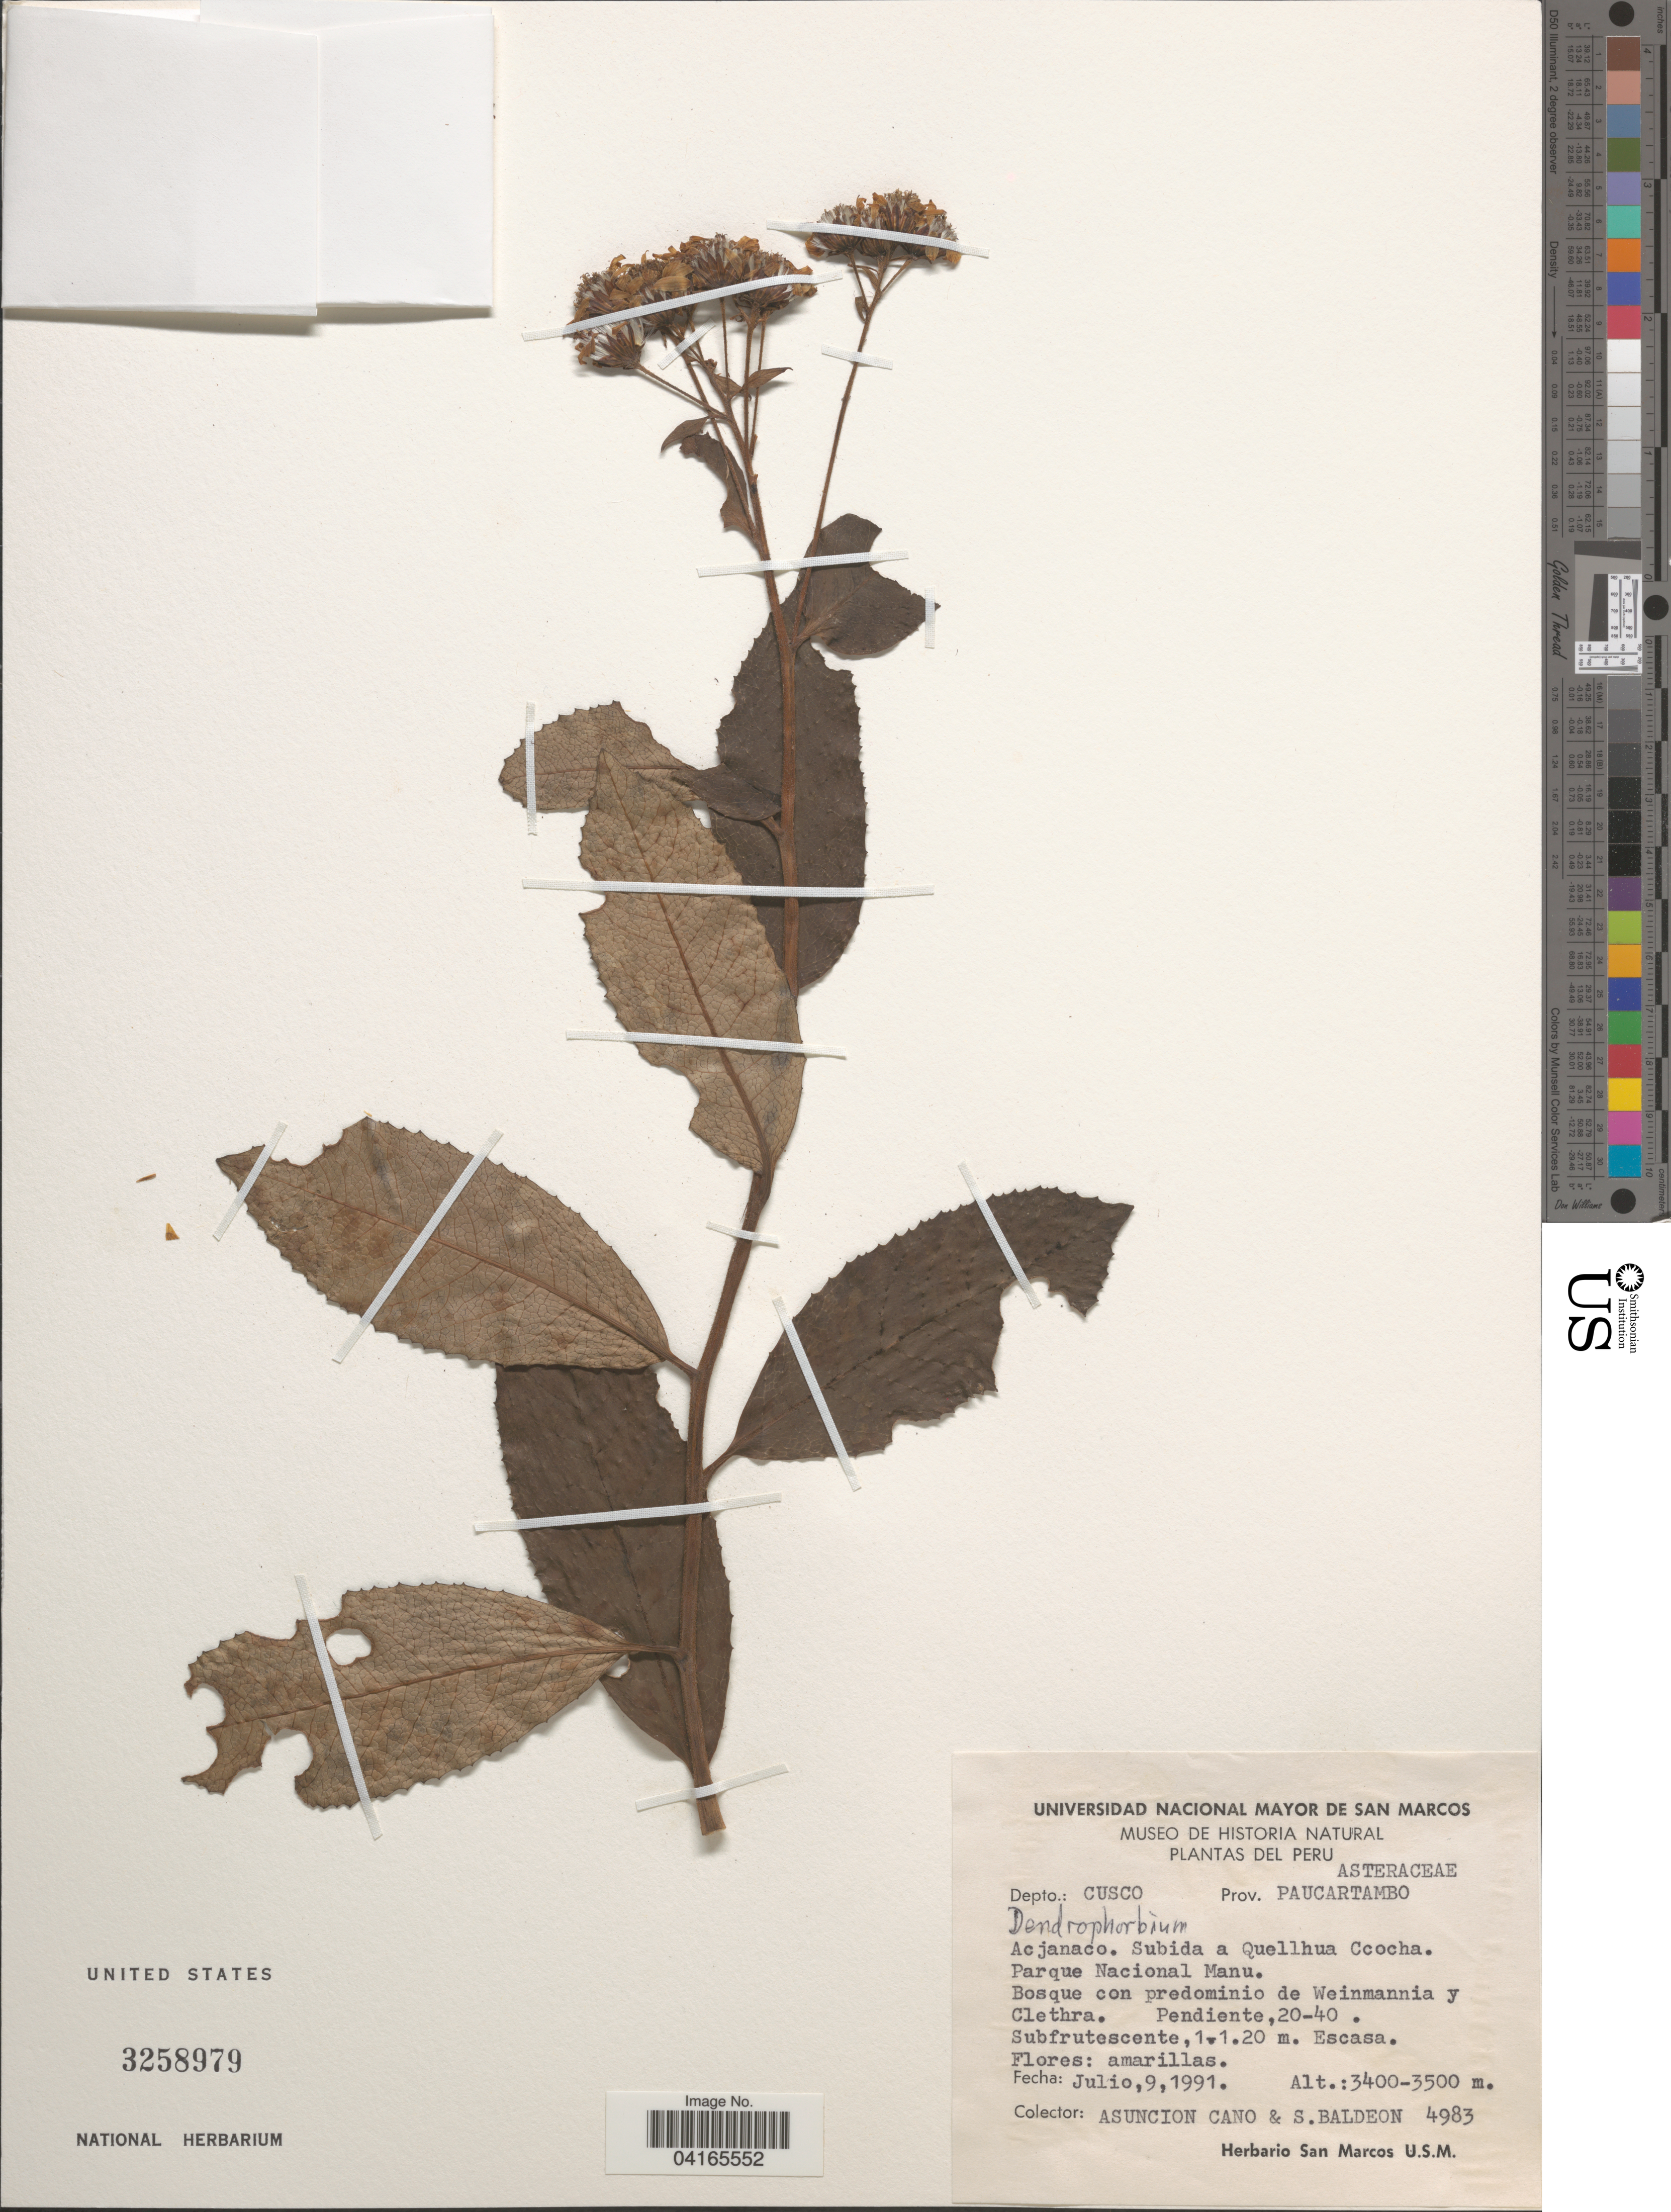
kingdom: Plantae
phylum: Tracheophyta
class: Magnoliopsida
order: Asterales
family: Asteraceae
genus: Dendrophorbium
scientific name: Dendrophorbium sp.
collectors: A. Cano & S. Baldeon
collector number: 4983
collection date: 1991-07-09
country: Peru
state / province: Cusco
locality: Depto.: Cusco. Prov. Paucartambo. Acjanaco. Subida q Quellhua Ccocha. Parque Nacional Manu.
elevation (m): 3400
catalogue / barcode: US 3258979